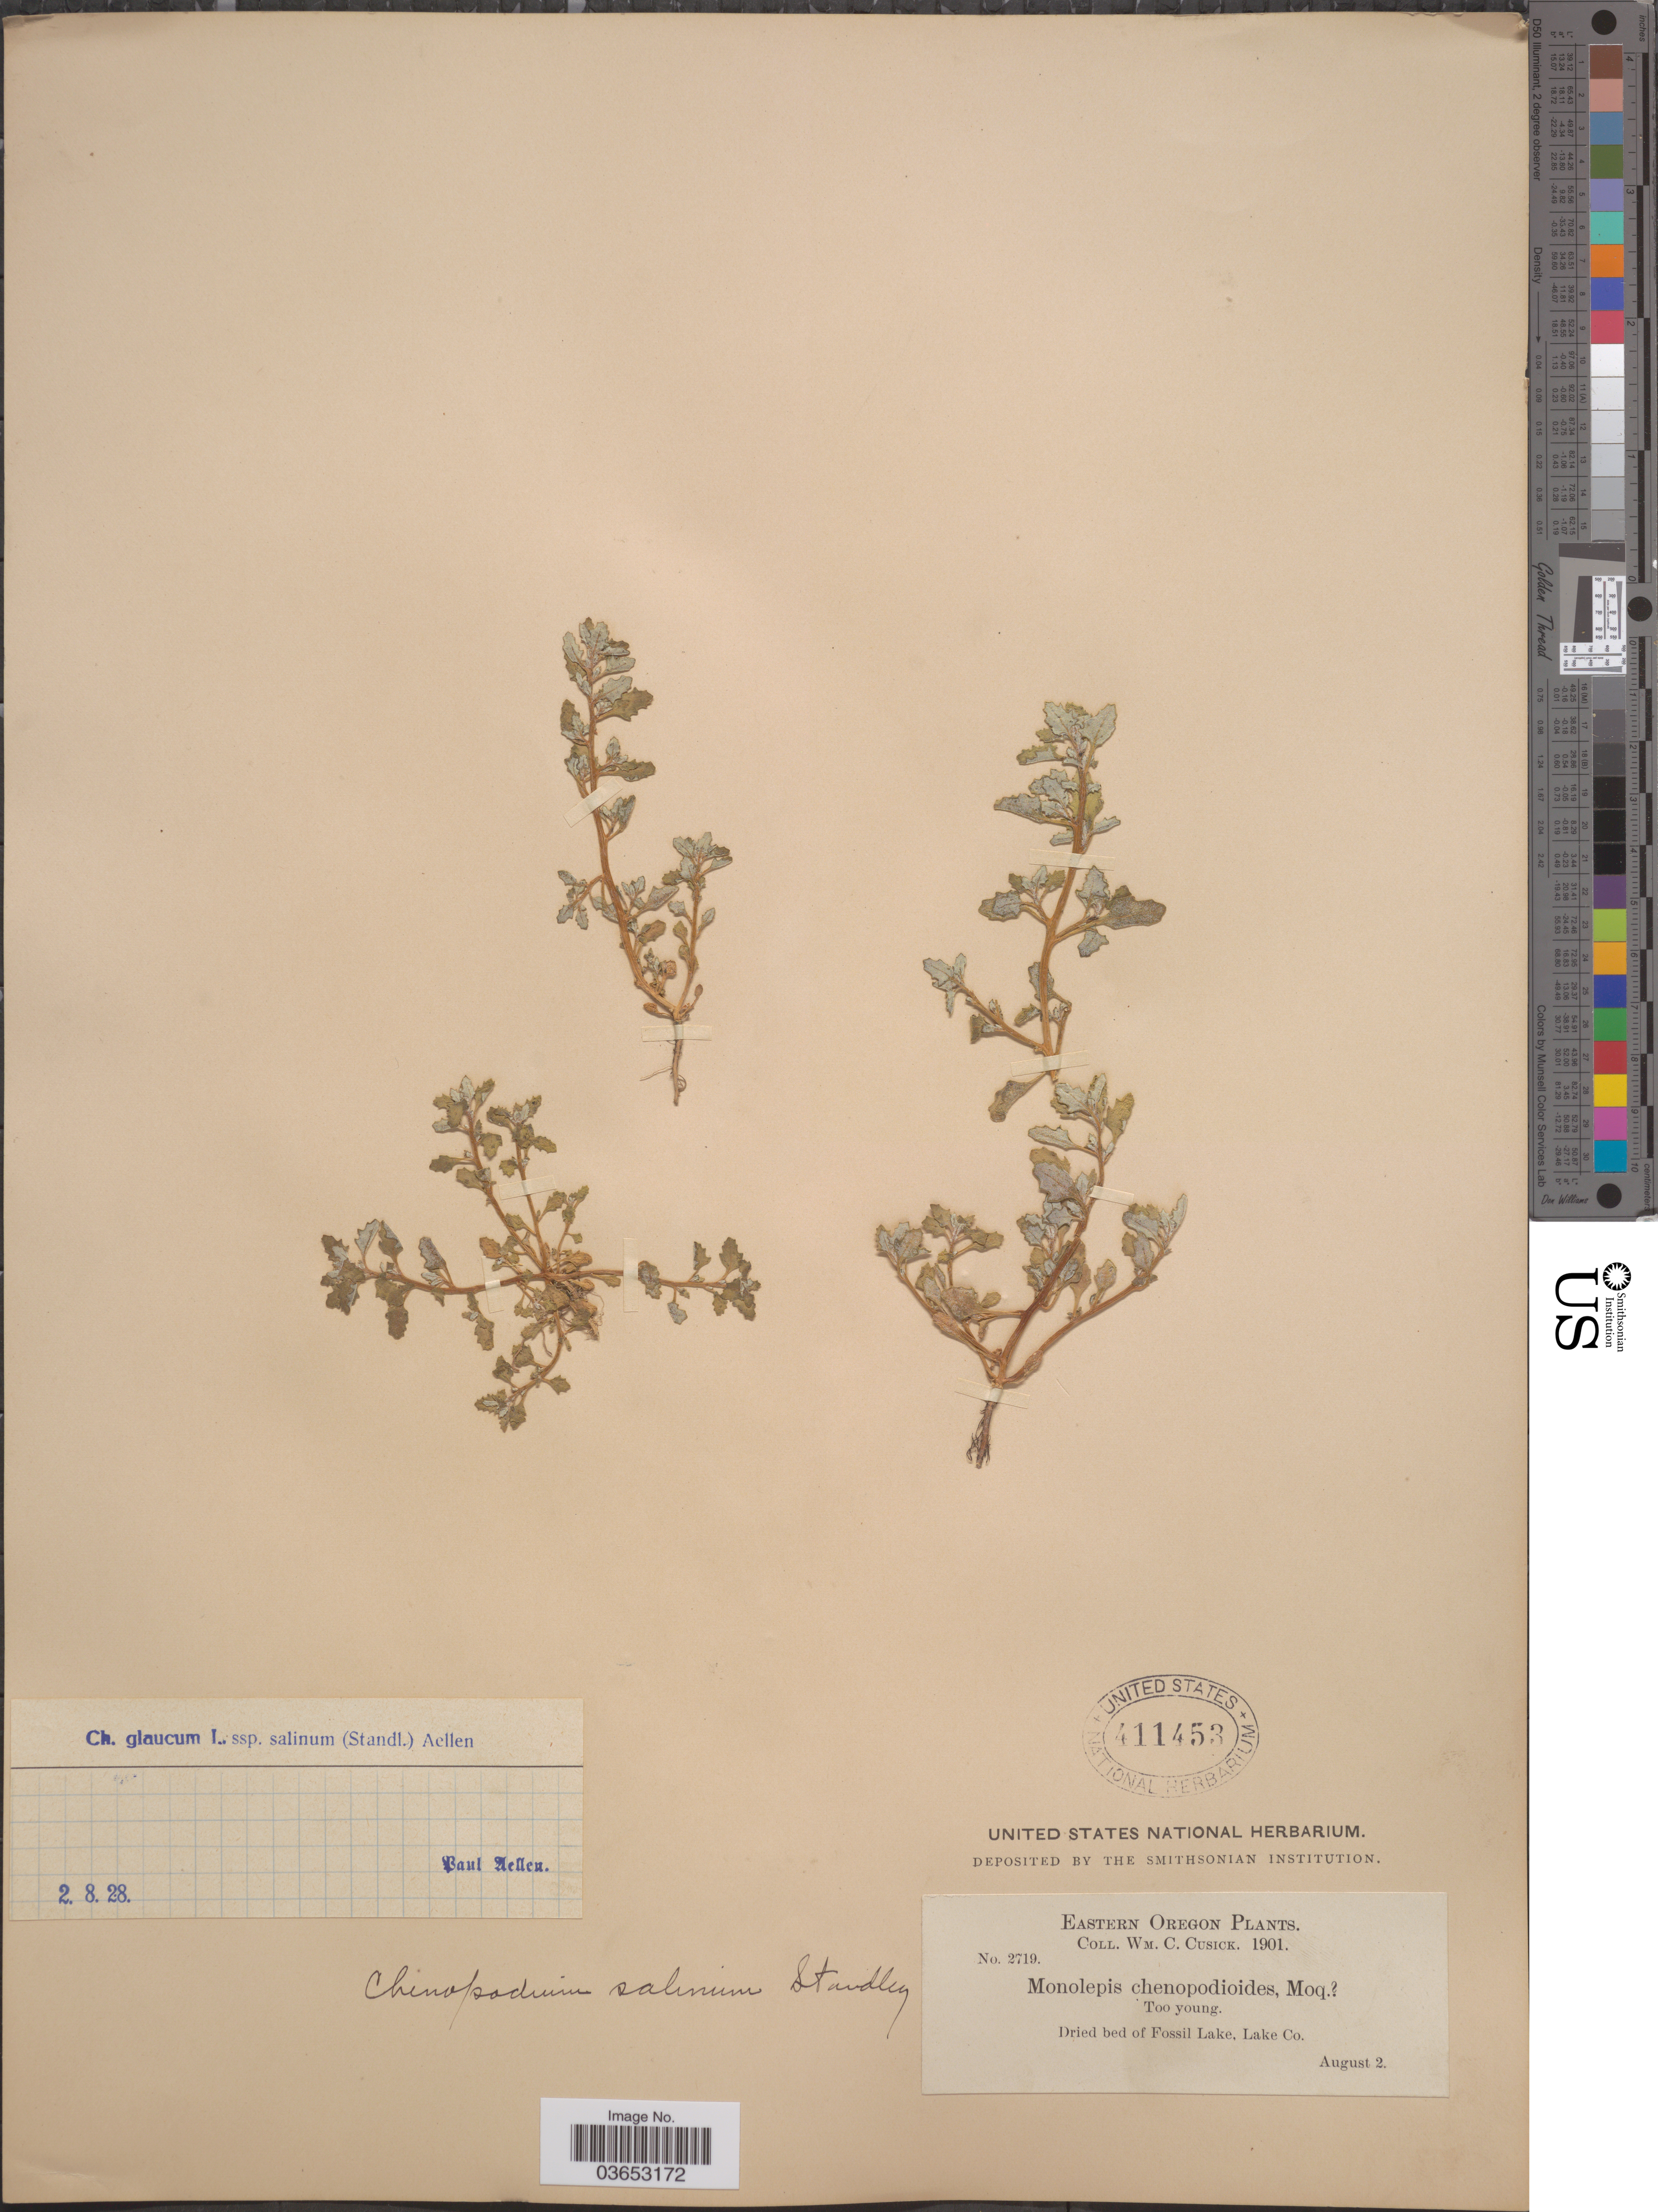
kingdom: Plantae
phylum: Tracheophyta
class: Magnoliopsida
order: Caryophyllales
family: Amaranthaceae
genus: Chenopodium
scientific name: Chenopodium glaucum subsp. salinum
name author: (Aellen) Aellen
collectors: W. C. Cusick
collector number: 2719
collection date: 1901-08-02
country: United States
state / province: Oregon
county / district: Lake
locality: Eastern Oregon. Dried bed of Fossil Lake, Lake Co.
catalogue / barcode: US 411453